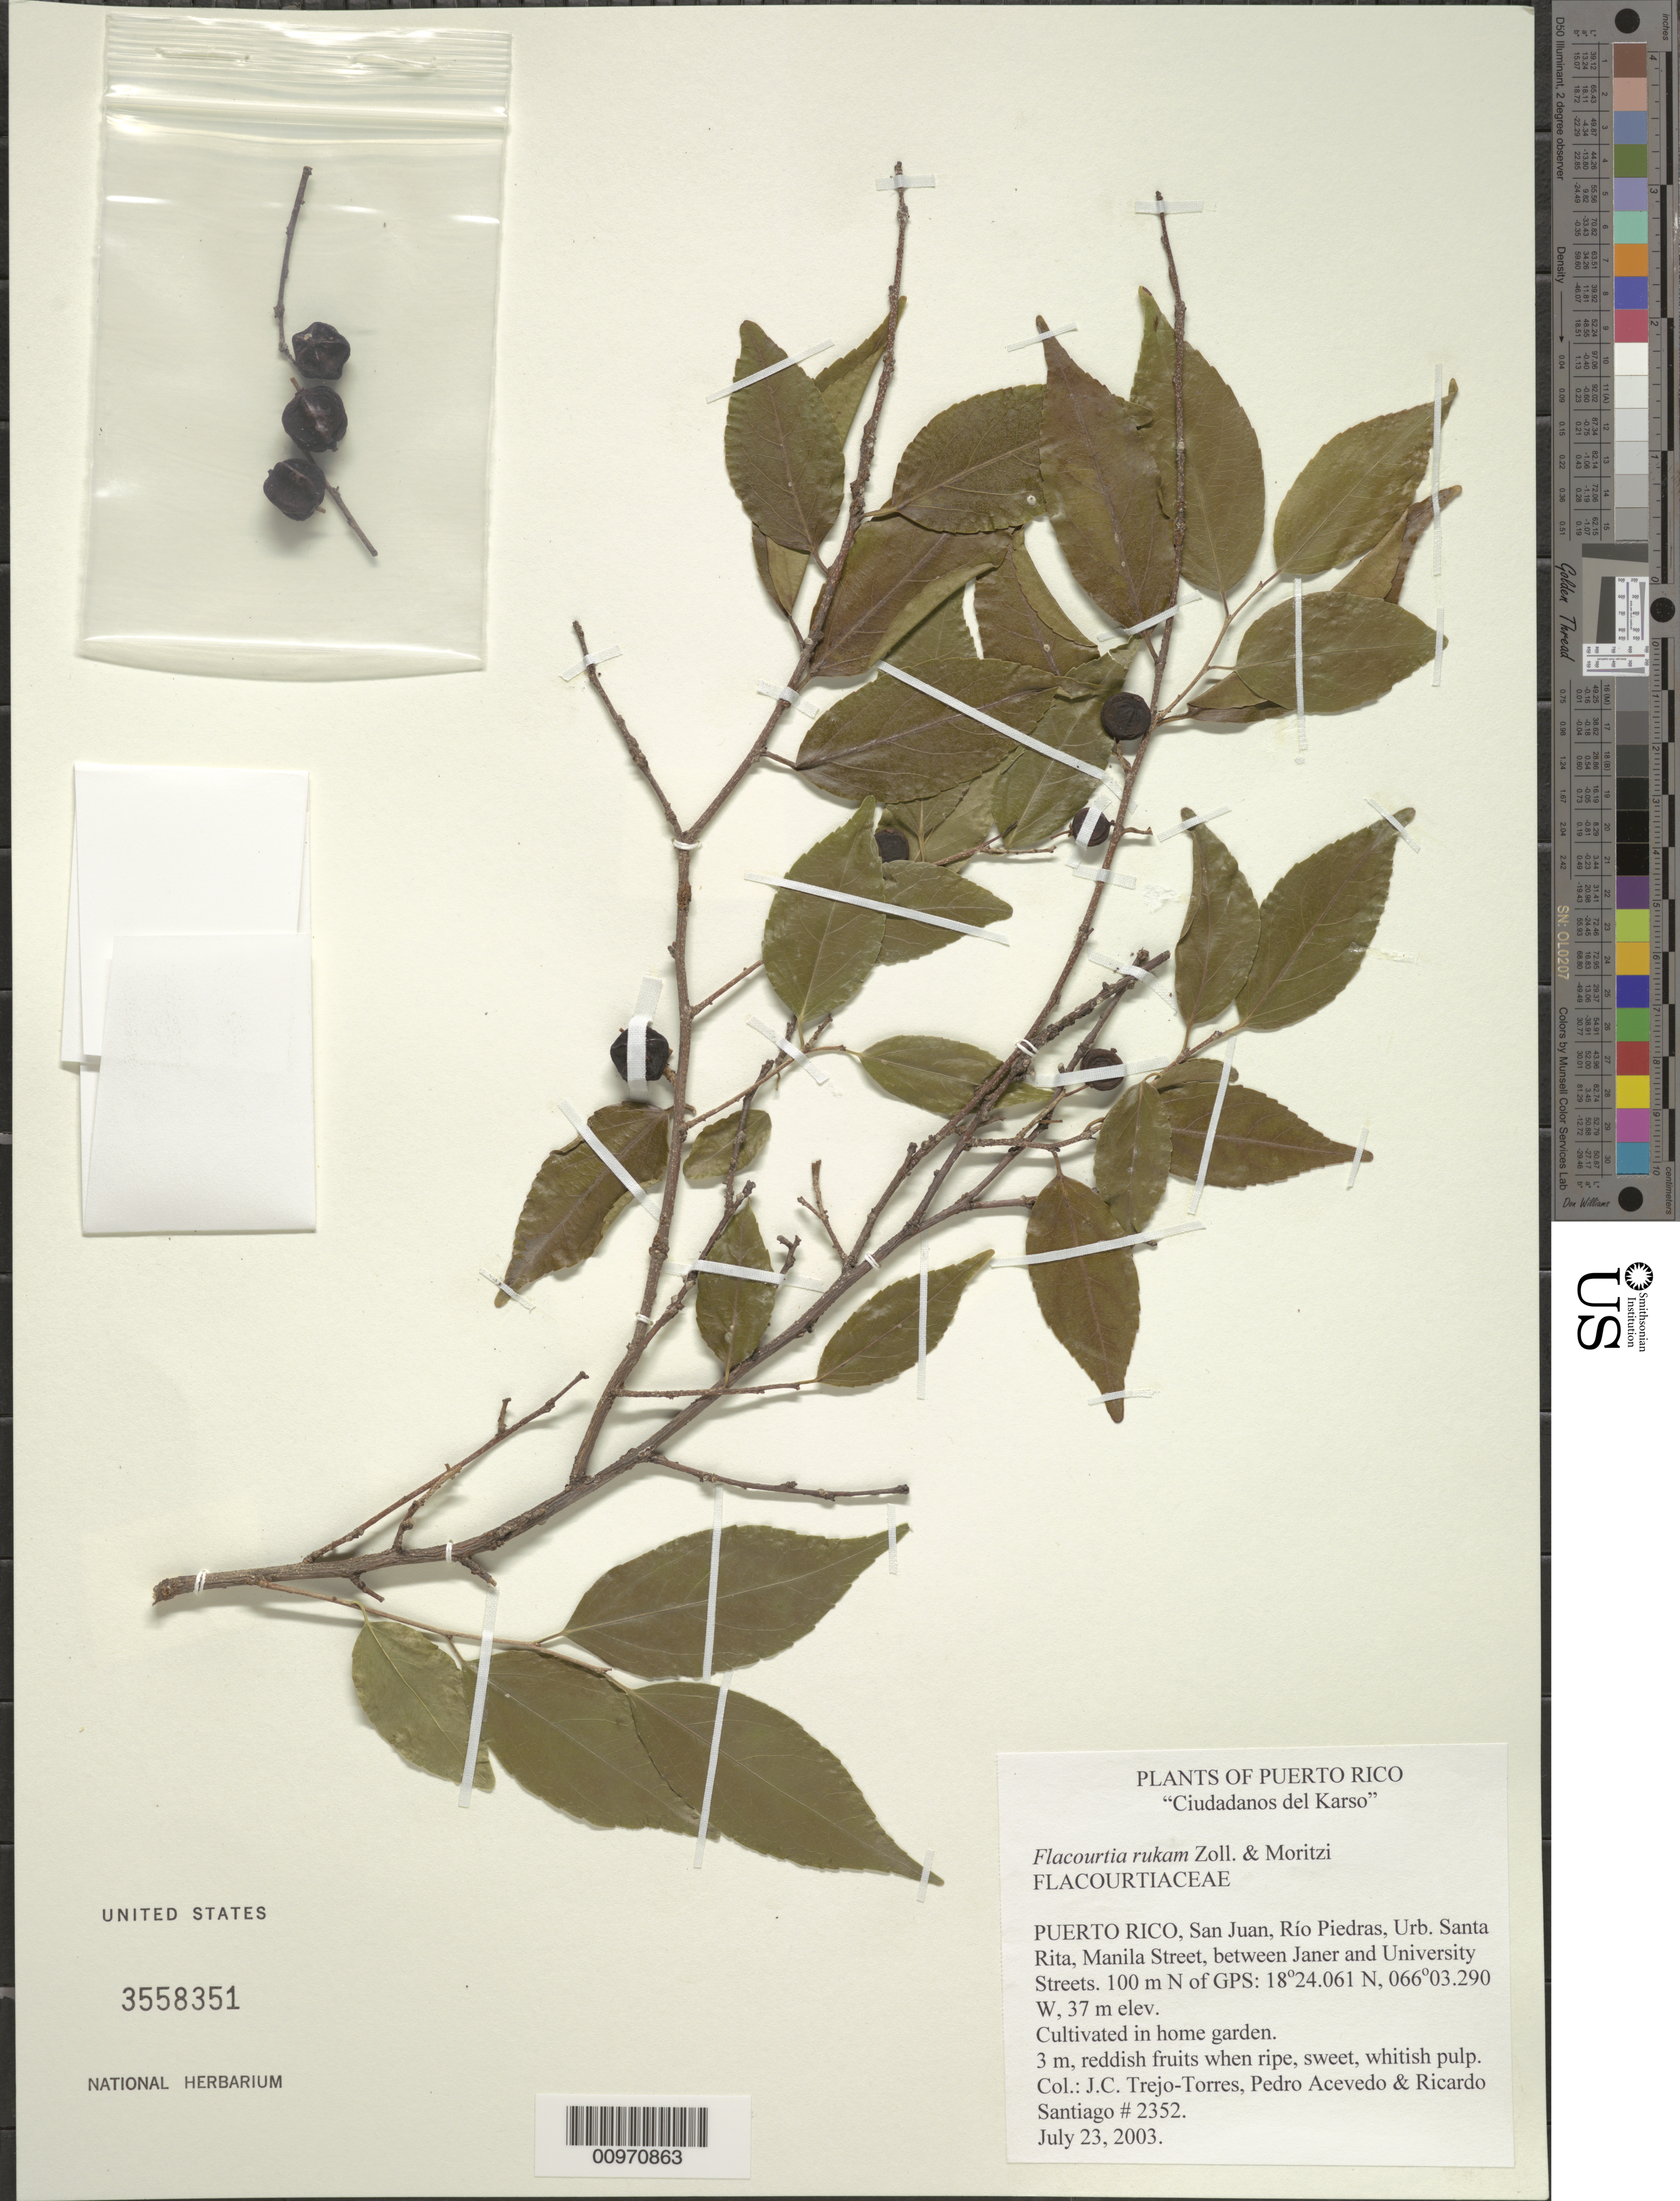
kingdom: Plantae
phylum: Tracheophyta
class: Magnoliopsida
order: Malpighiales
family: Salicaceae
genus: Flacourtia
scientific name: Flacourtia rukam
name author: Zoll. & Moritzi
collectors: J. C. Trejo-Torres, P. Acevedo-Rodr. & R. Santiago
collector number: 2352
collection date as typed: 23 Jul 2003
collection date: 2003-07-23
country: Puerto Rico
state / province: San Juan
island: Puerto Rico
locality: Río Piedras, Urb. Santa Rita, Manila Street, between Janer and University Streets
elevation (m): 100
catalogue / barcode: US 3558351